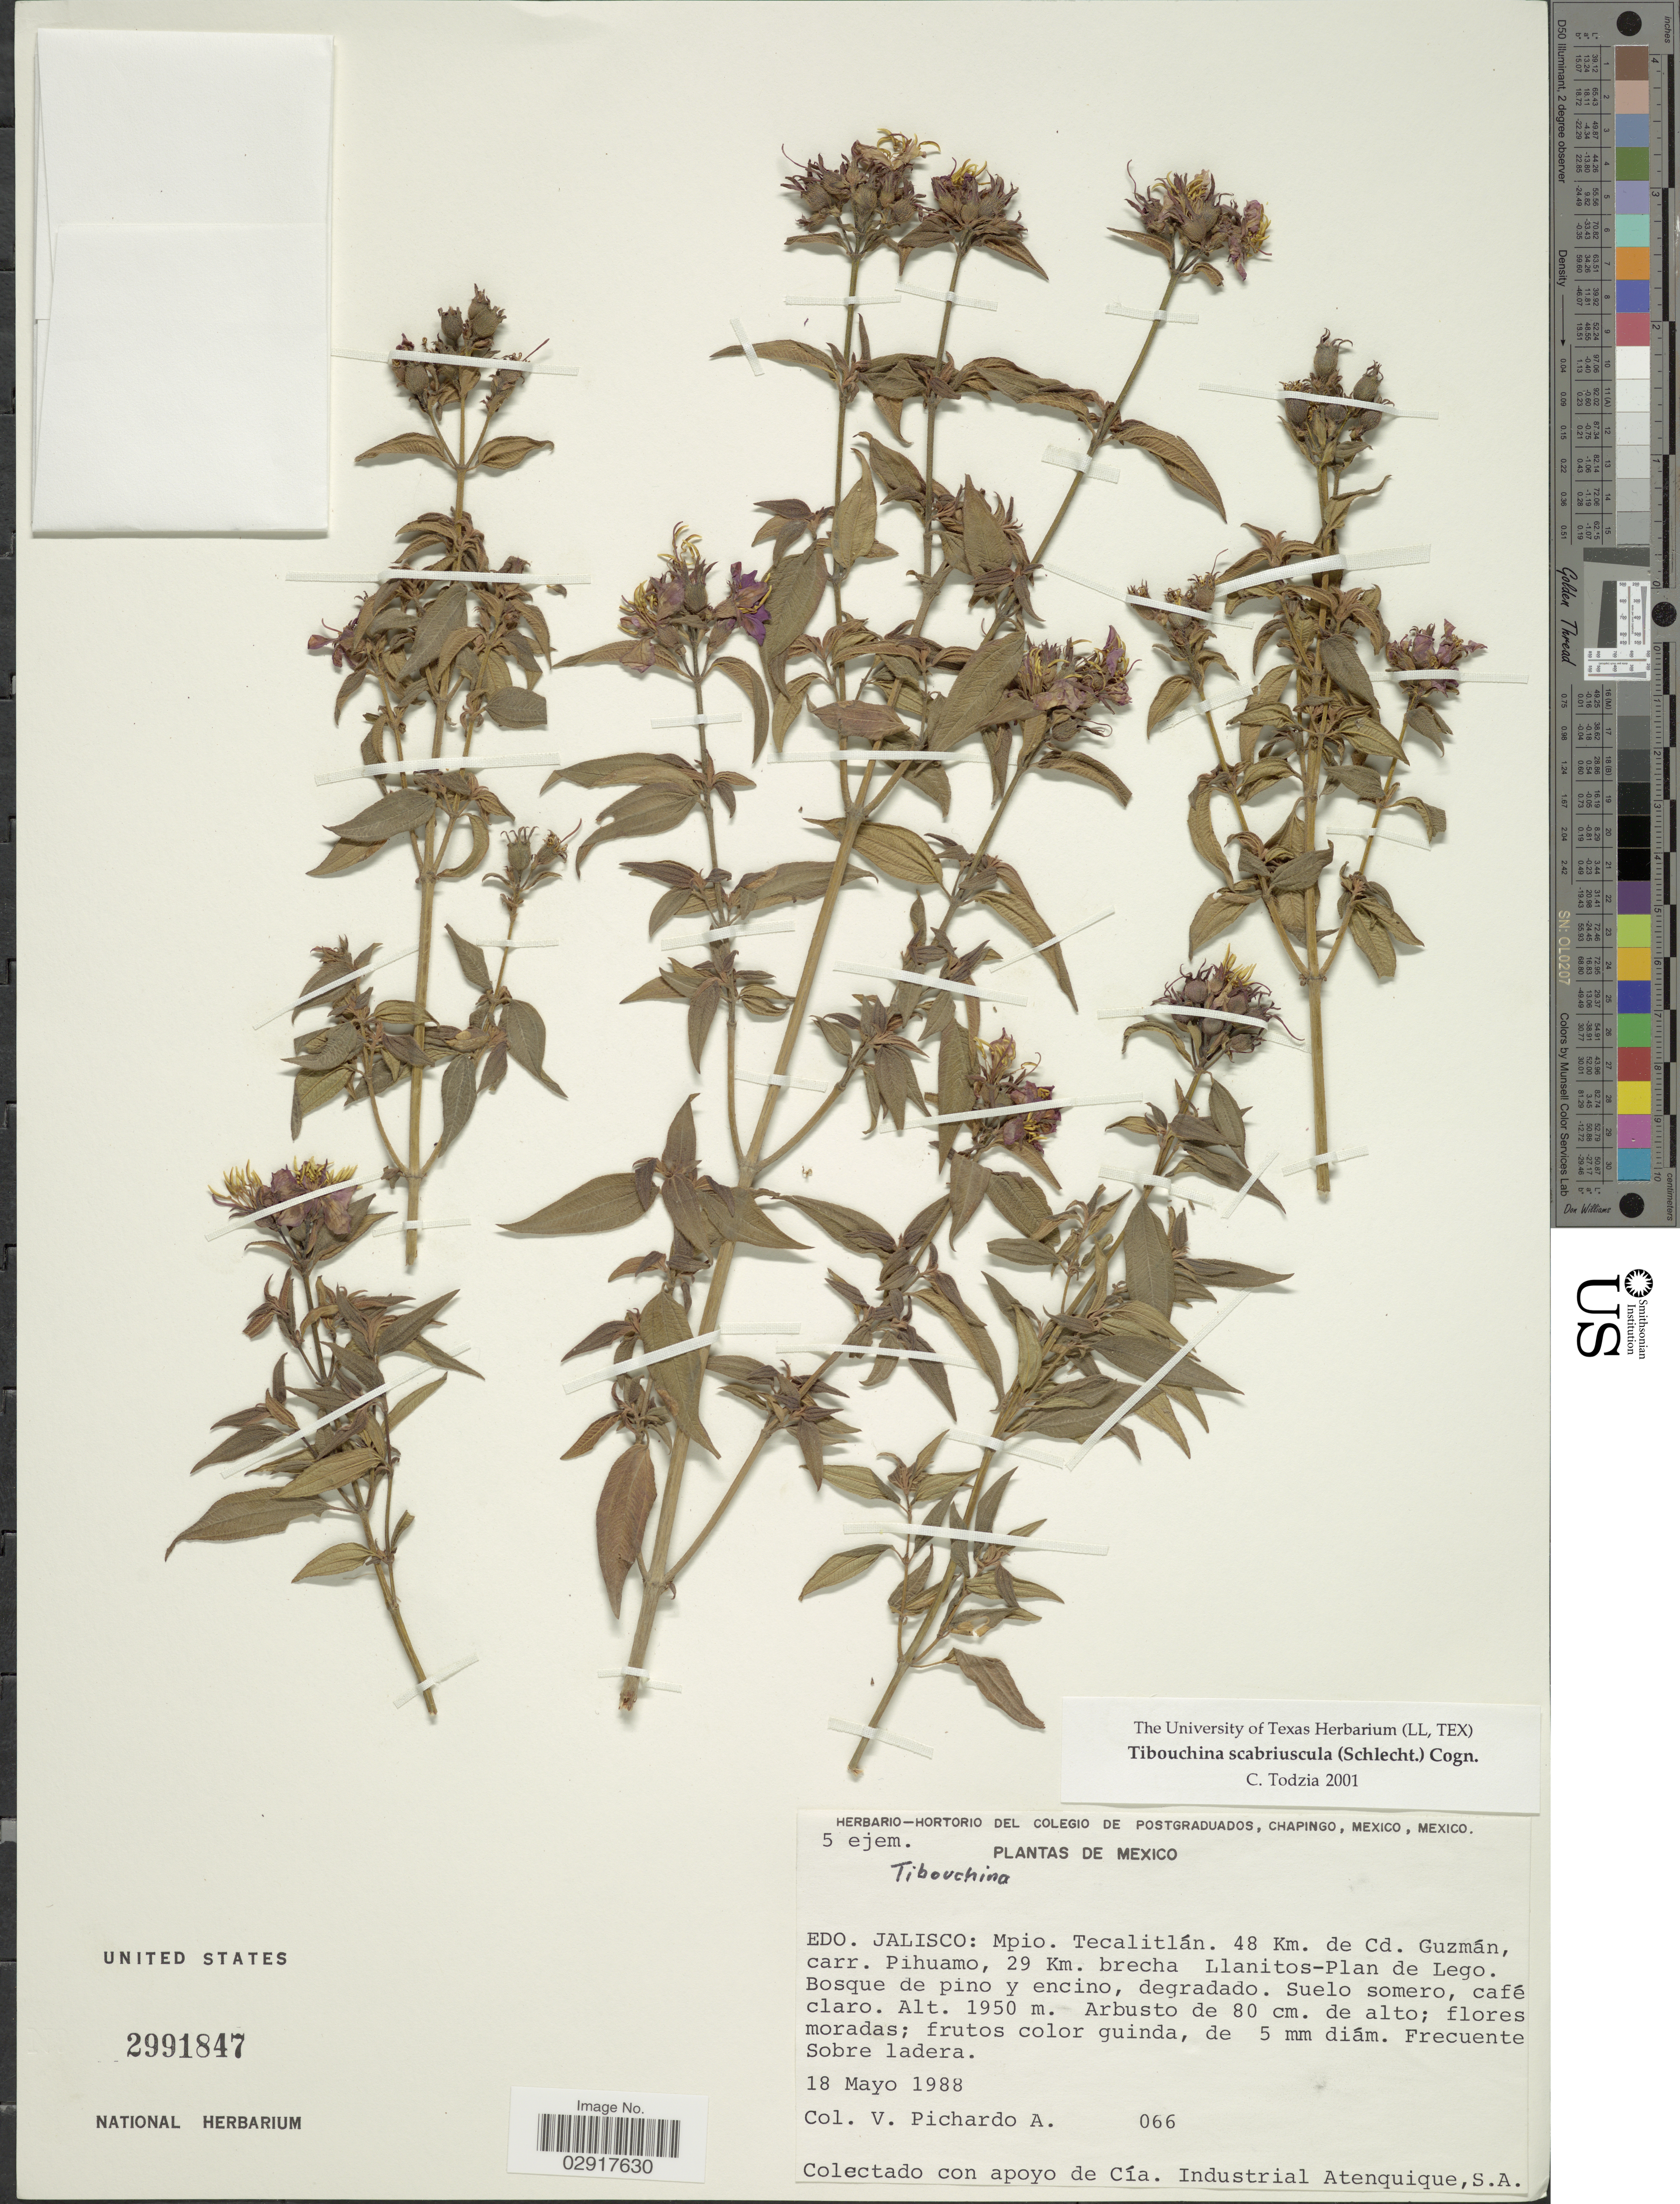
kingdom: Plantae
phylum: Tracheophyta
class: Magnoliopsida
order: Myrtales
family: Melastomataceae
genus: Chaetogastra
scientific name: Chaetogastra scabriuscula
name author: (Schltdl.) P.J.F. Guim. & Michelang.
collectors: V. Pichardo A.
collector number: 066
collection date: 1988-05-18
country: Mexico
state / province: Jalisco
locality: Edo. Jalisco: Mpio. Tecalitán. 48 Km. de Cd. Guzmán, carr. Pihuamo, 29 Km. brecha Llanitos-Plan de Lego.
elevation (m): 1950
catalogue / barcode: US 2991847